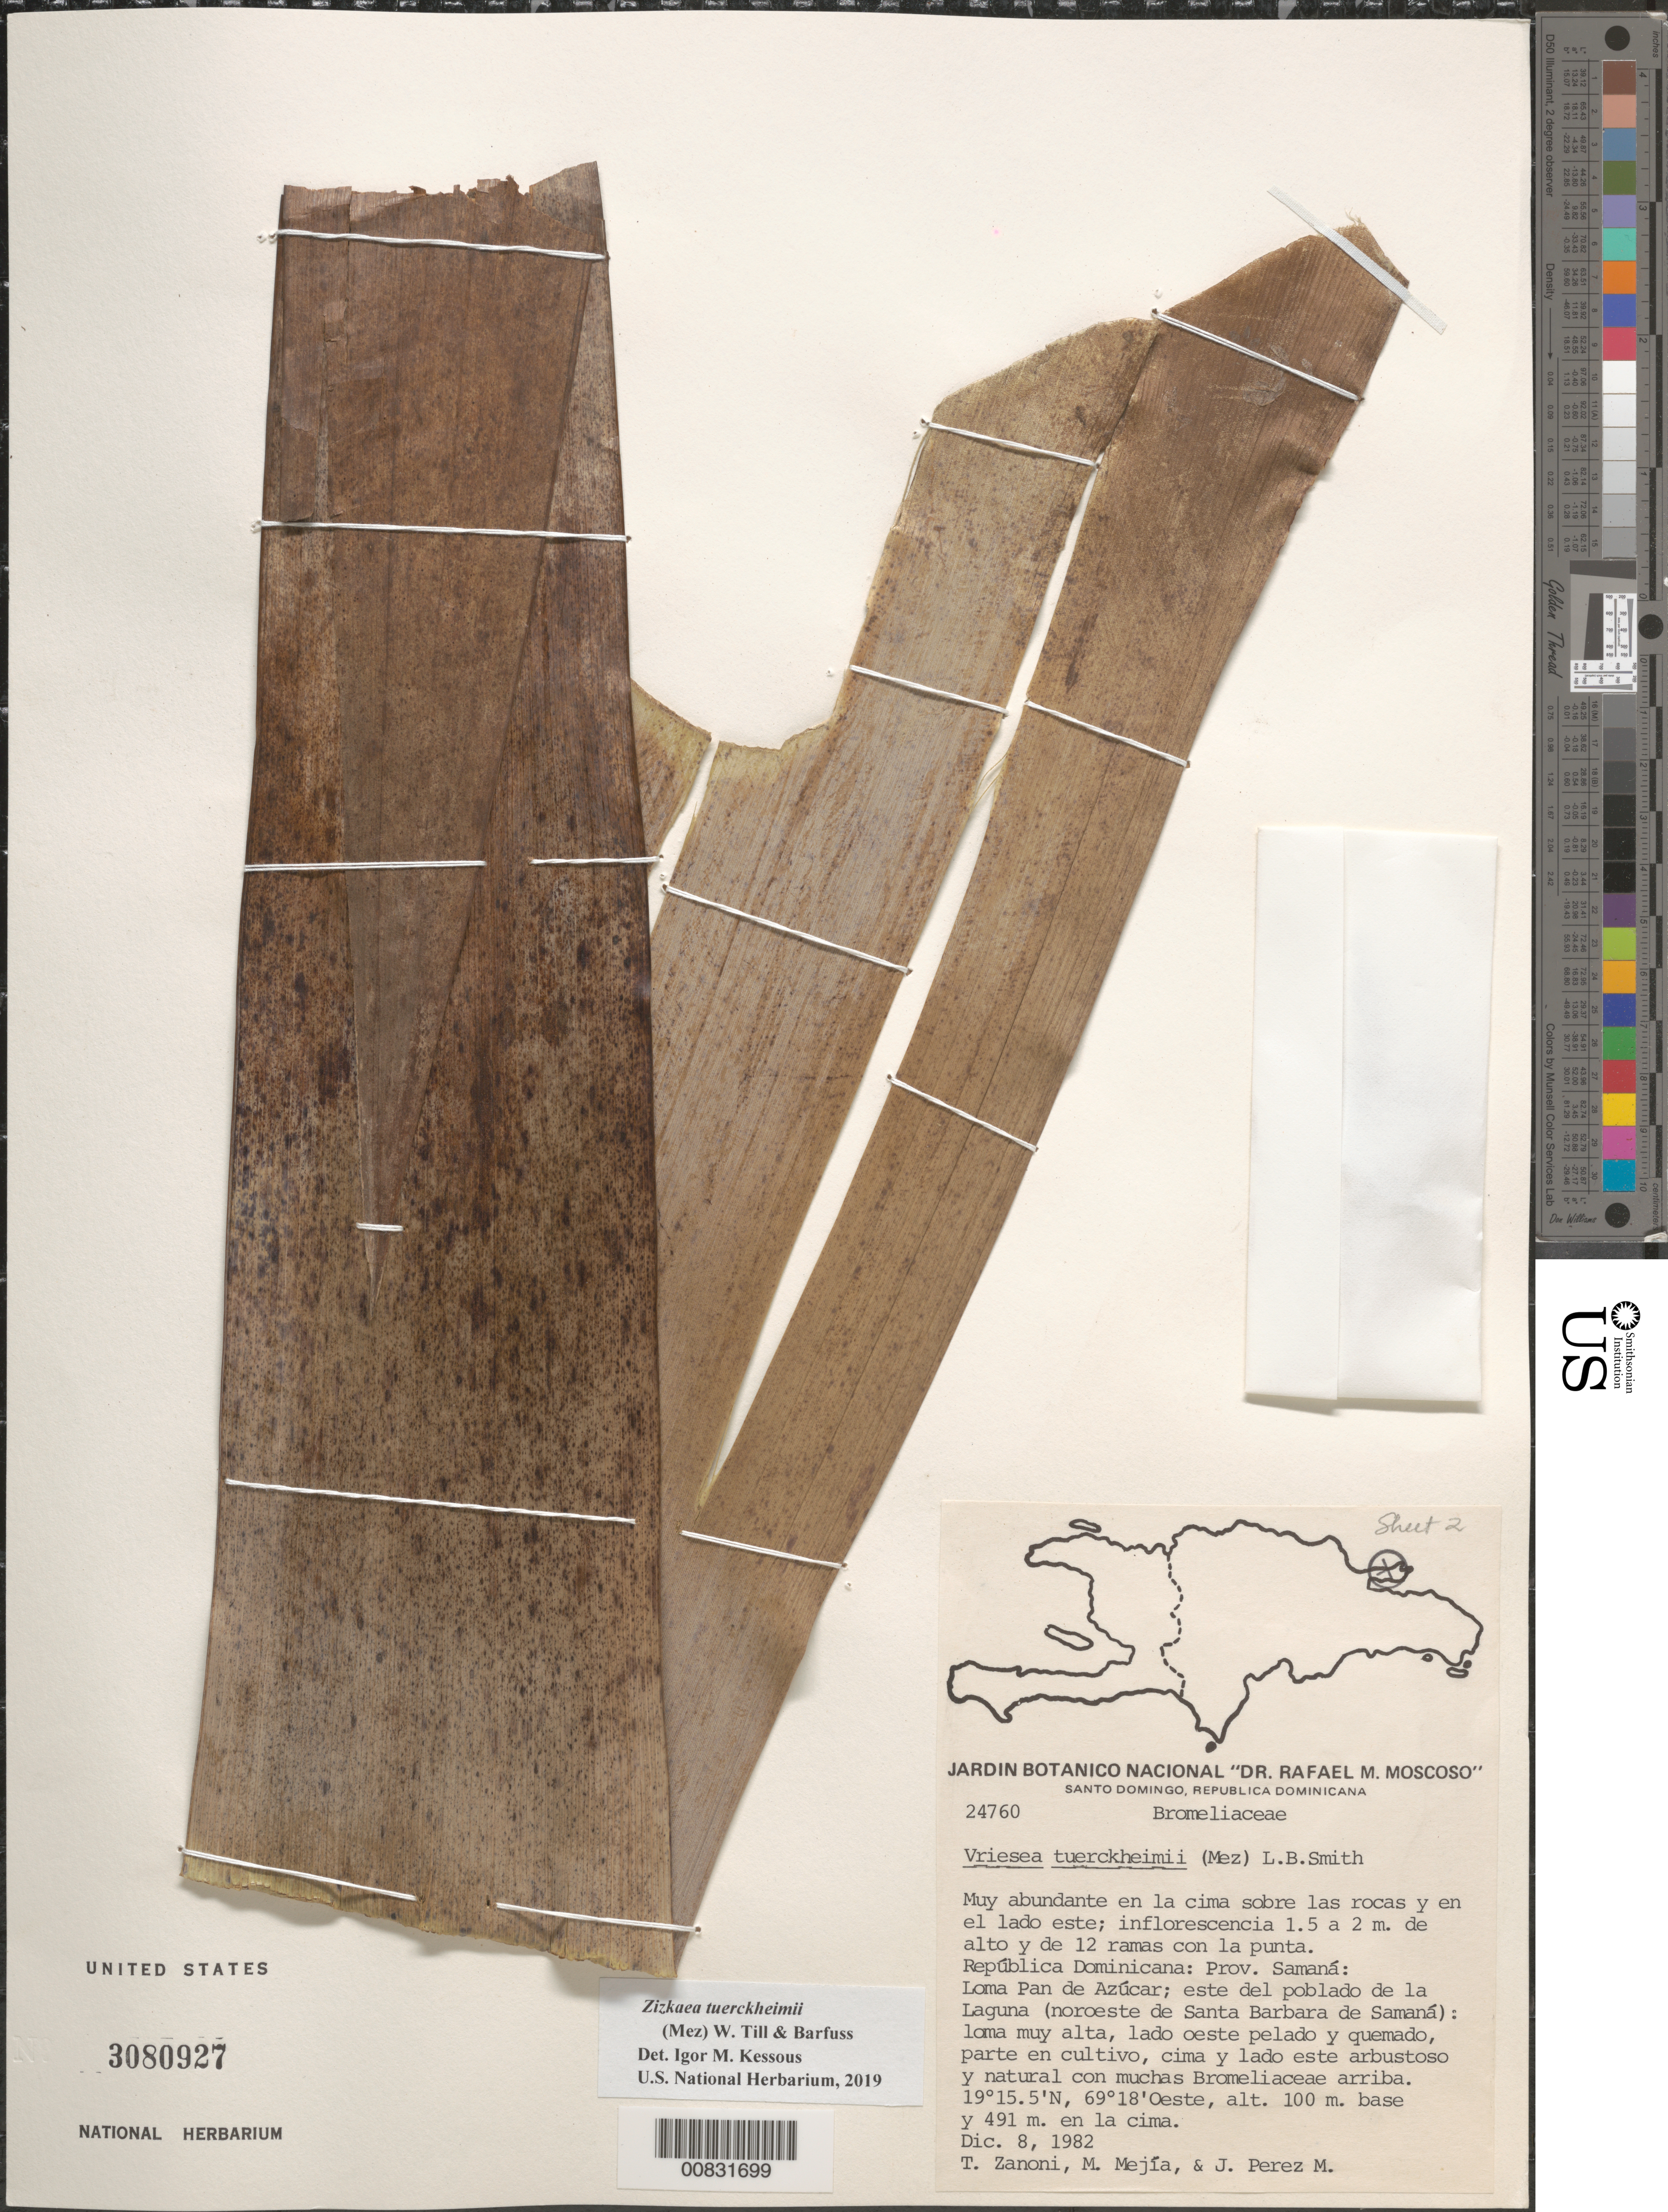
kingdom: Plantae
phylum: Tracheophyta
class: Liliopsida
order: Poales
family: Bromeliaceae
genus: Zizkaea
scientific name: Zizkaea tuerckheimii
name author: (Mez) W. Till & Barfuss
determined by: Kessous, Igor M.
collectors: T. A. Zanoni, M. Mejia & J. Perez-M.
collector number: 24760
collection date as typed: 08 Dec 1982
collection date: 1982-12-08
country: Dominican Republic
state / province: Samana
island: Hispaniola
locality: Loma Pan de Azúcar; este del poblado de la Laguna (noroeste de Santa Barbara de Samaná).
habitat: Muy abundante en la cima sobre las rocas y en el lado E . Loma muy alta, lado W pelado y quemado, parte en cultivo.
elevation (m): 100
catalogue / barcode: US 3080927